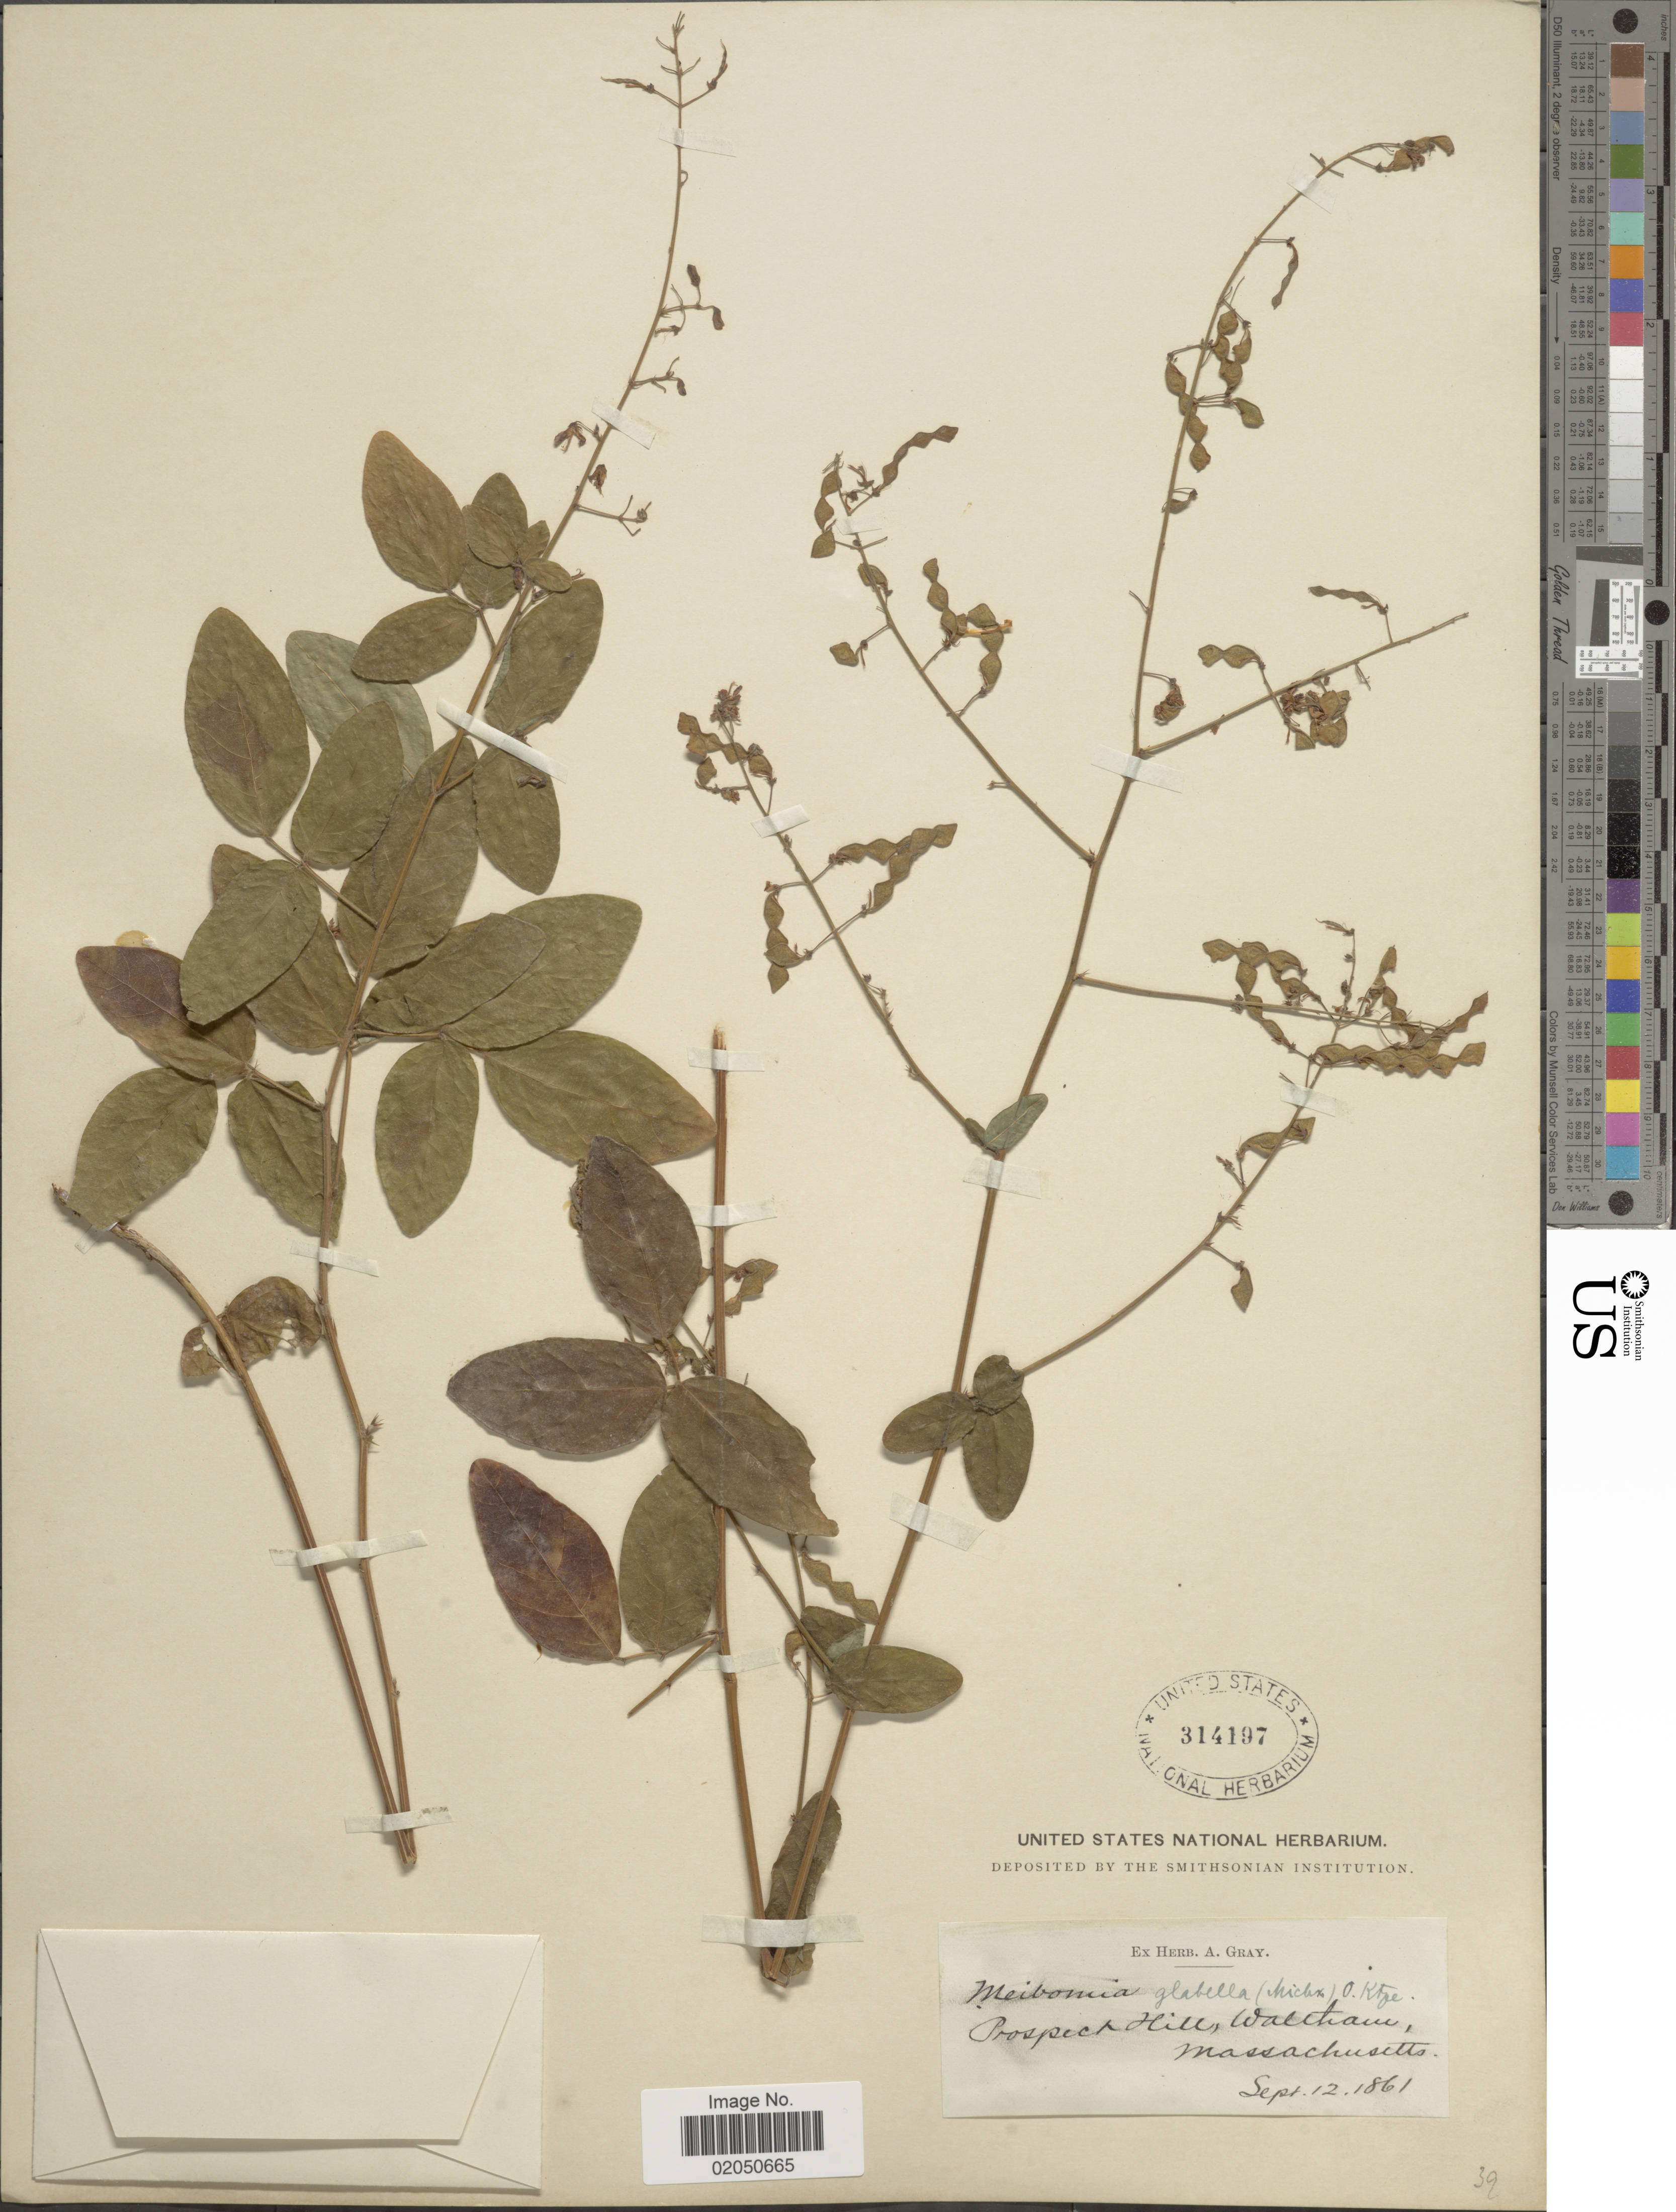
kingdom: Plantae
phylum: Tracheophyta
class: Magnoliopsida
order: Fabales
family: Fabaceae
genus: Desmodium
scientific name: Desmodium glabellum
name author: (Michx.) DC.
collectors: ex herb. Gray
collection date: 1861-09-12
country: United States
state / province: Massachusetts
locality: Prospect Hill, Waltham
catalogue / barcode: US 314197